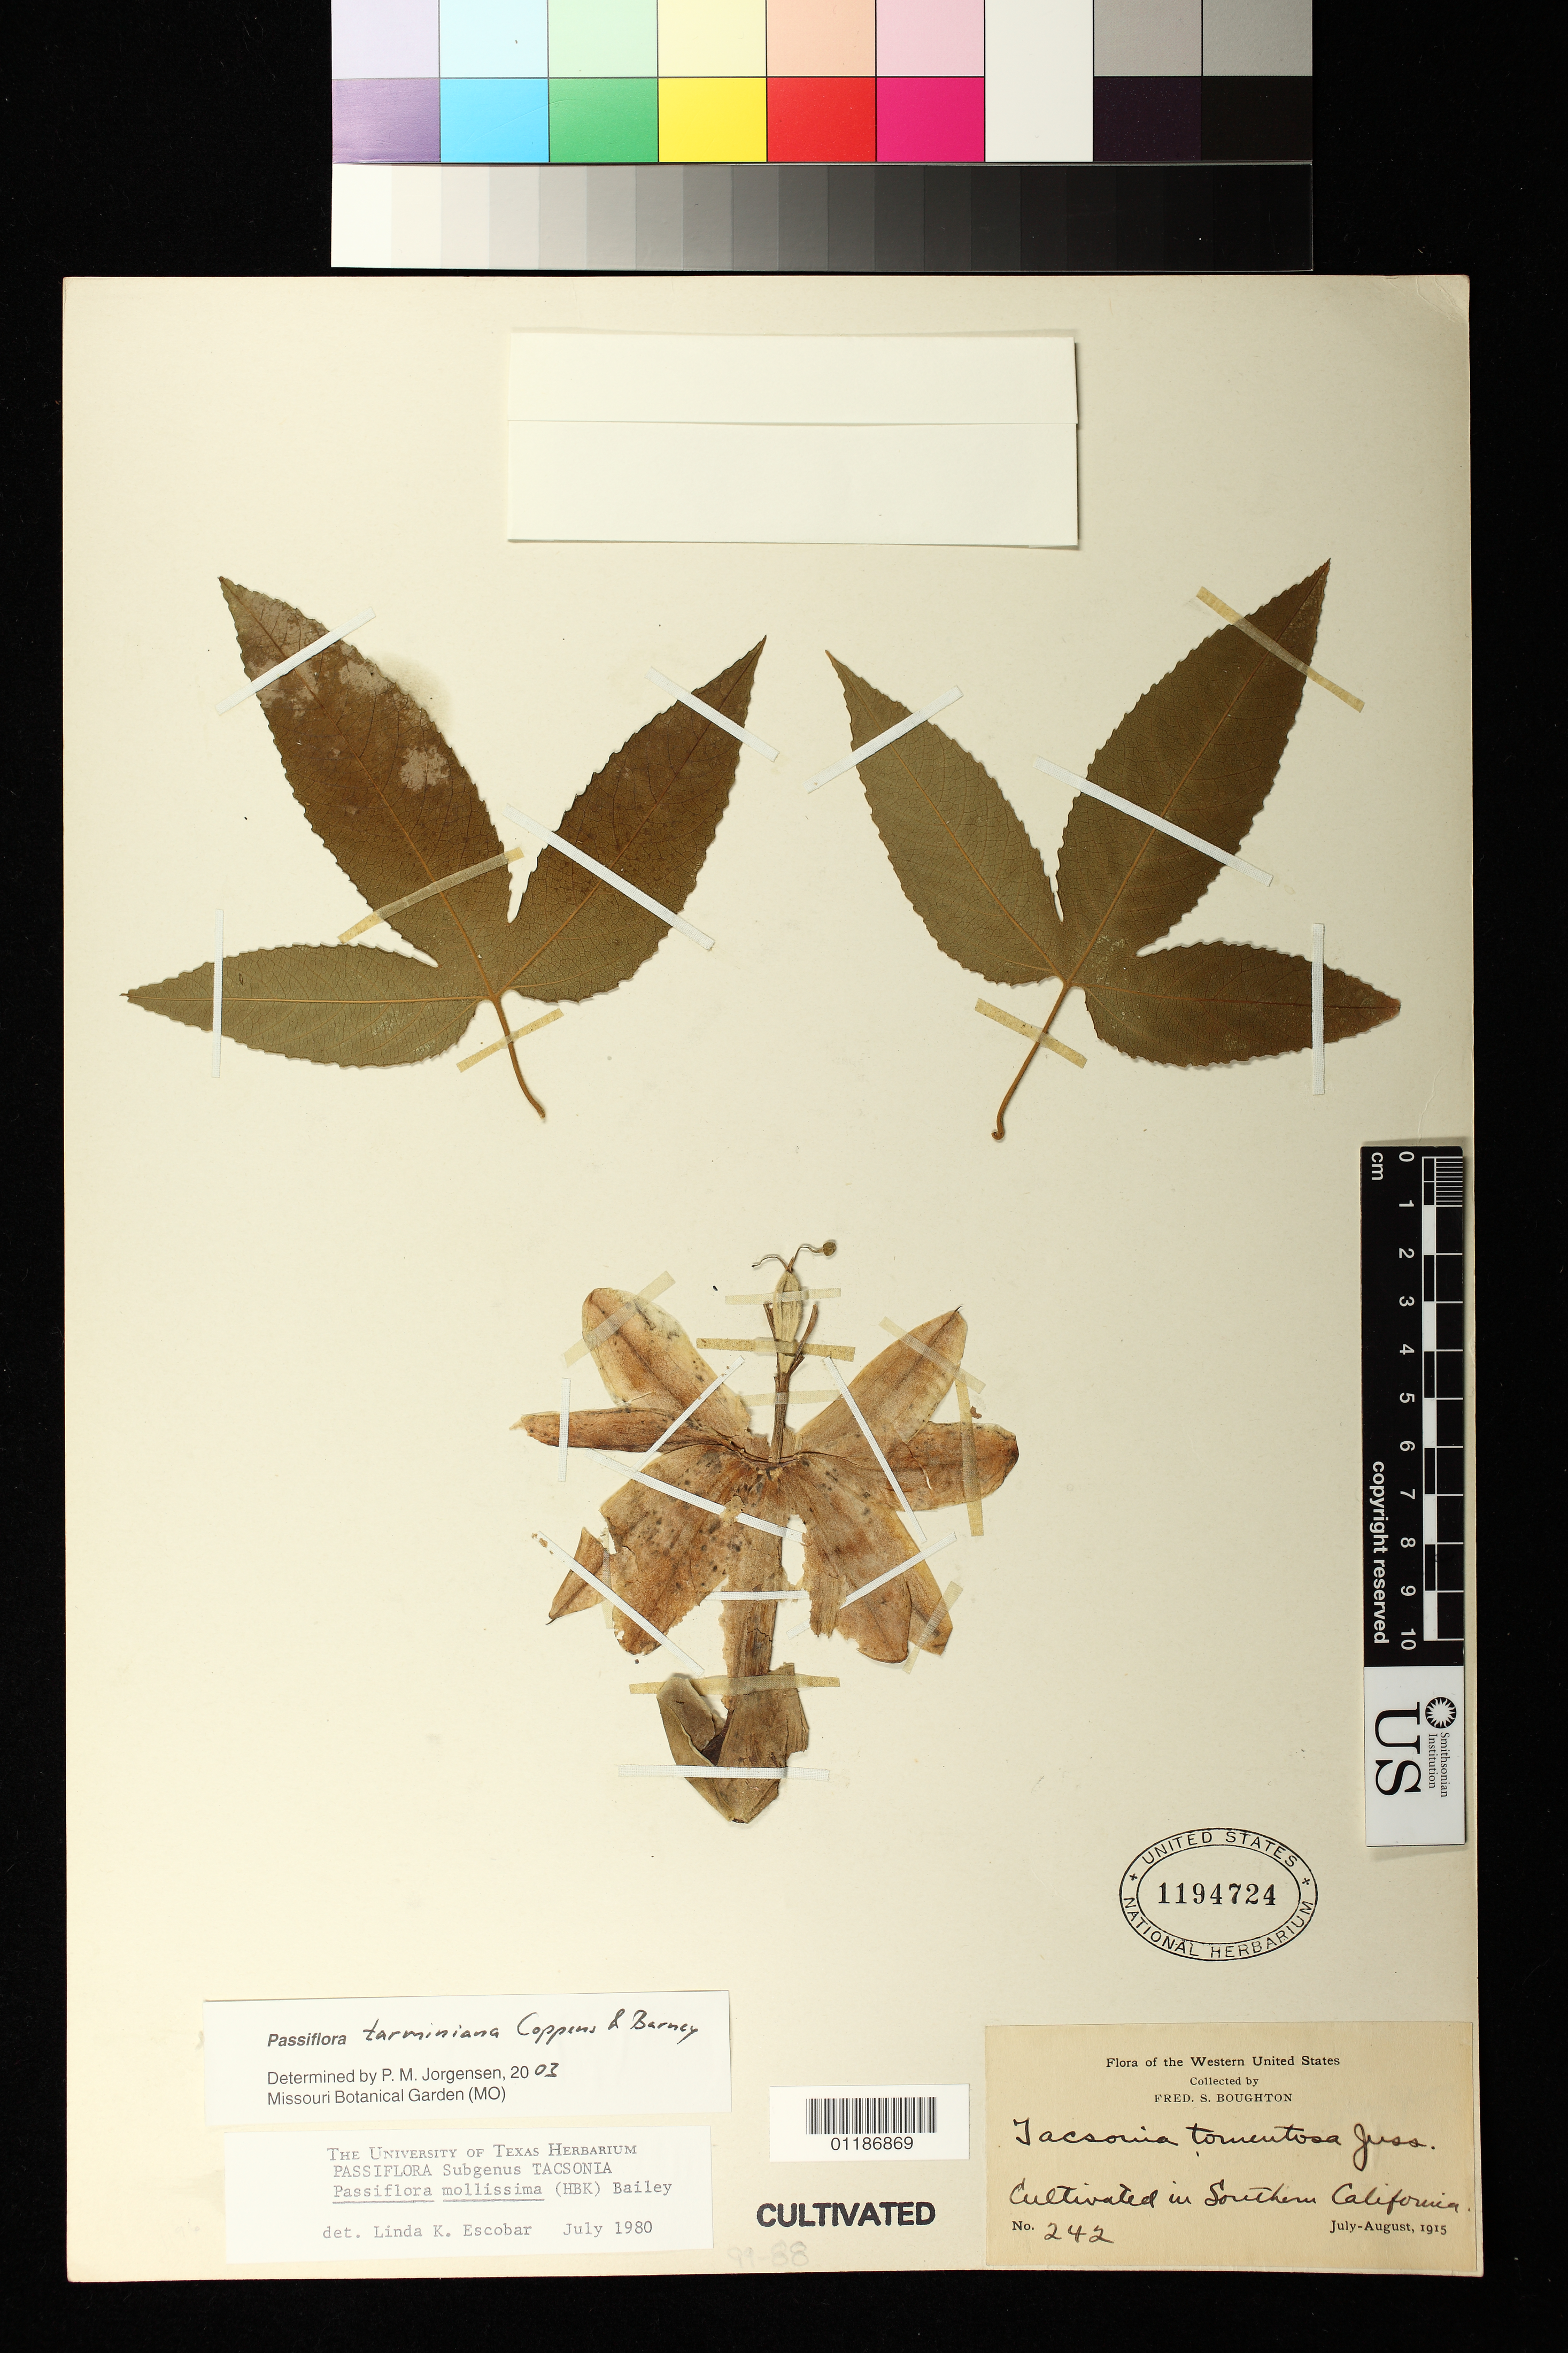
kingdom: Plantae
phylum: Tracheophyta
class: Magnoliopsida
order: Malpighiales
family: Passifloraceae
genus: Passiflora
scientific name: Passiflora tarminiana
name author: Coppens & V.E. Barney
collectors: F. S. Boughton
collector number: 242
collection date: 1915-07/1915-08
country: United States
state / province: California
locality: Cultivated in Southern California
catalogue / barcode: US 1194724